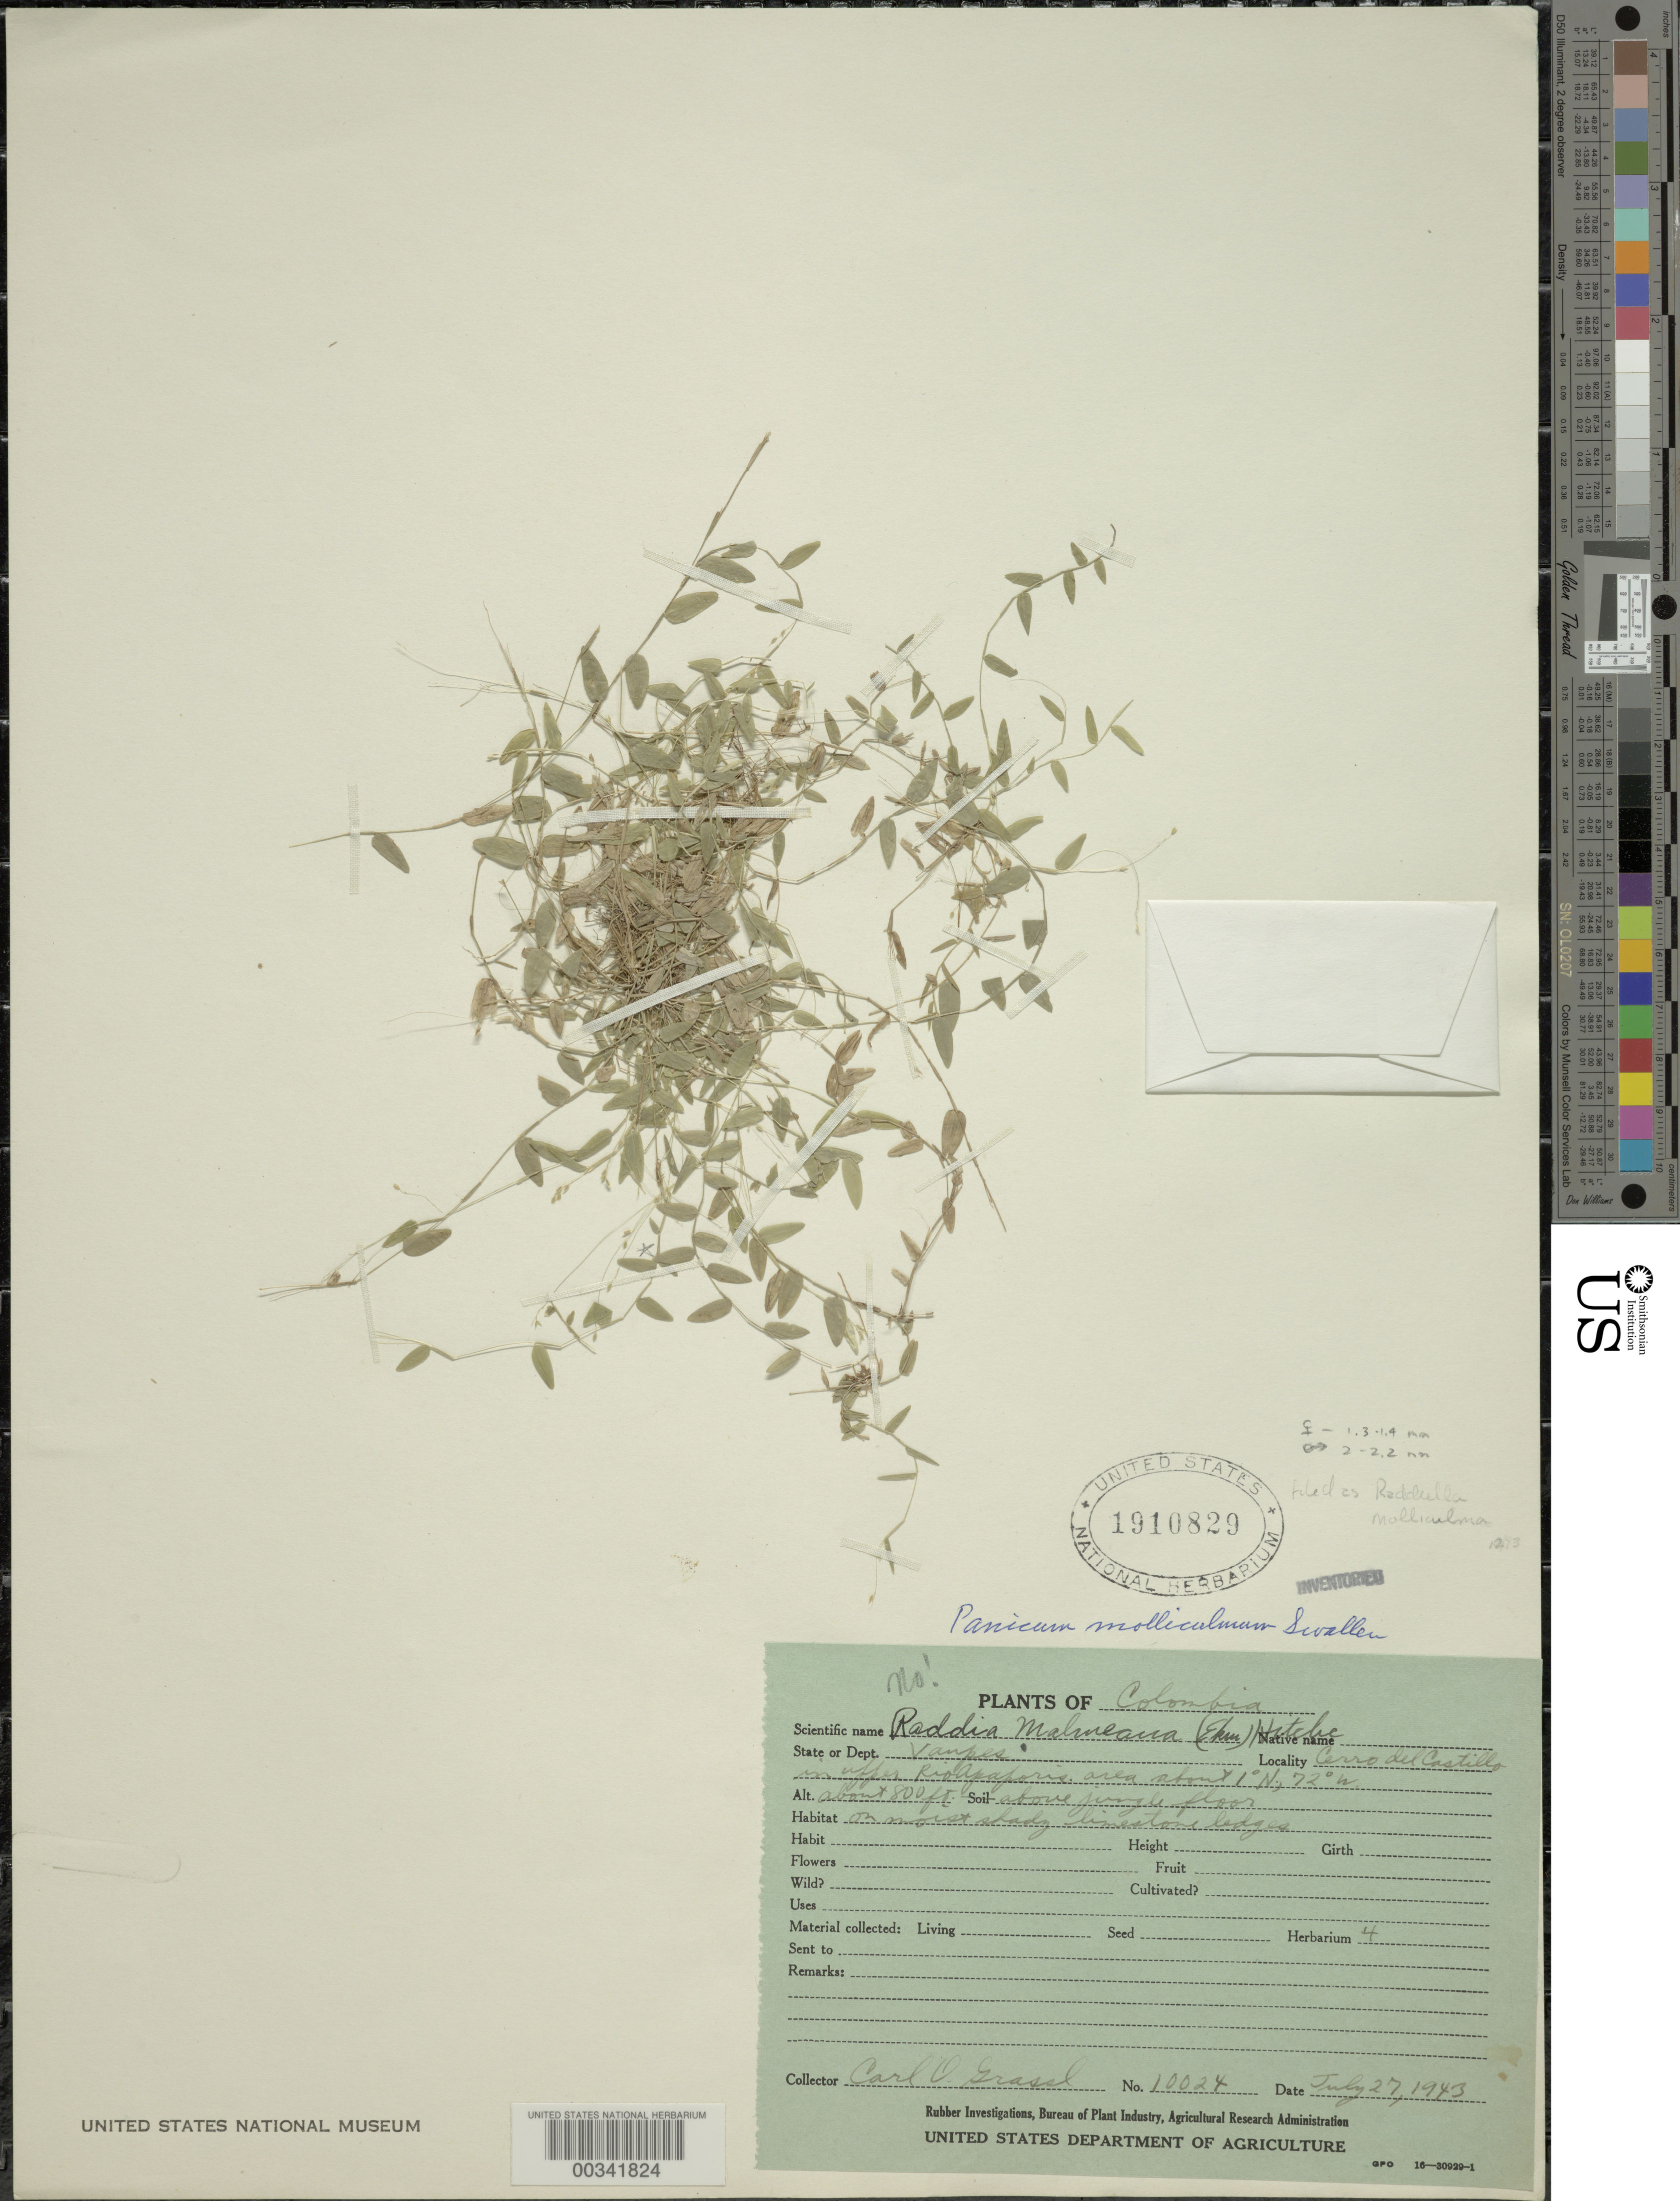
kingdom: Plantae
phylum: Tracheophyta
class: Liliopsida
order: Poales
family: Poaceae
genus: Raddiella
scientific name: Raddiella molliculma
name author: (Swallen) C. E. Calderón & Soderstr.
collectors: C. Grassl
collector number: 10024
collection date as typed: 27 Jul 1943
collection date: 1943-07-27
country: Colombia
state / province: Vaupés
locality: Cerro del castillo in upper Rio Apaporis area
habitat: Above jungle floor, on moist shady limestone ledges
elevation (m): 244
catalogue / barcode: US 1910829